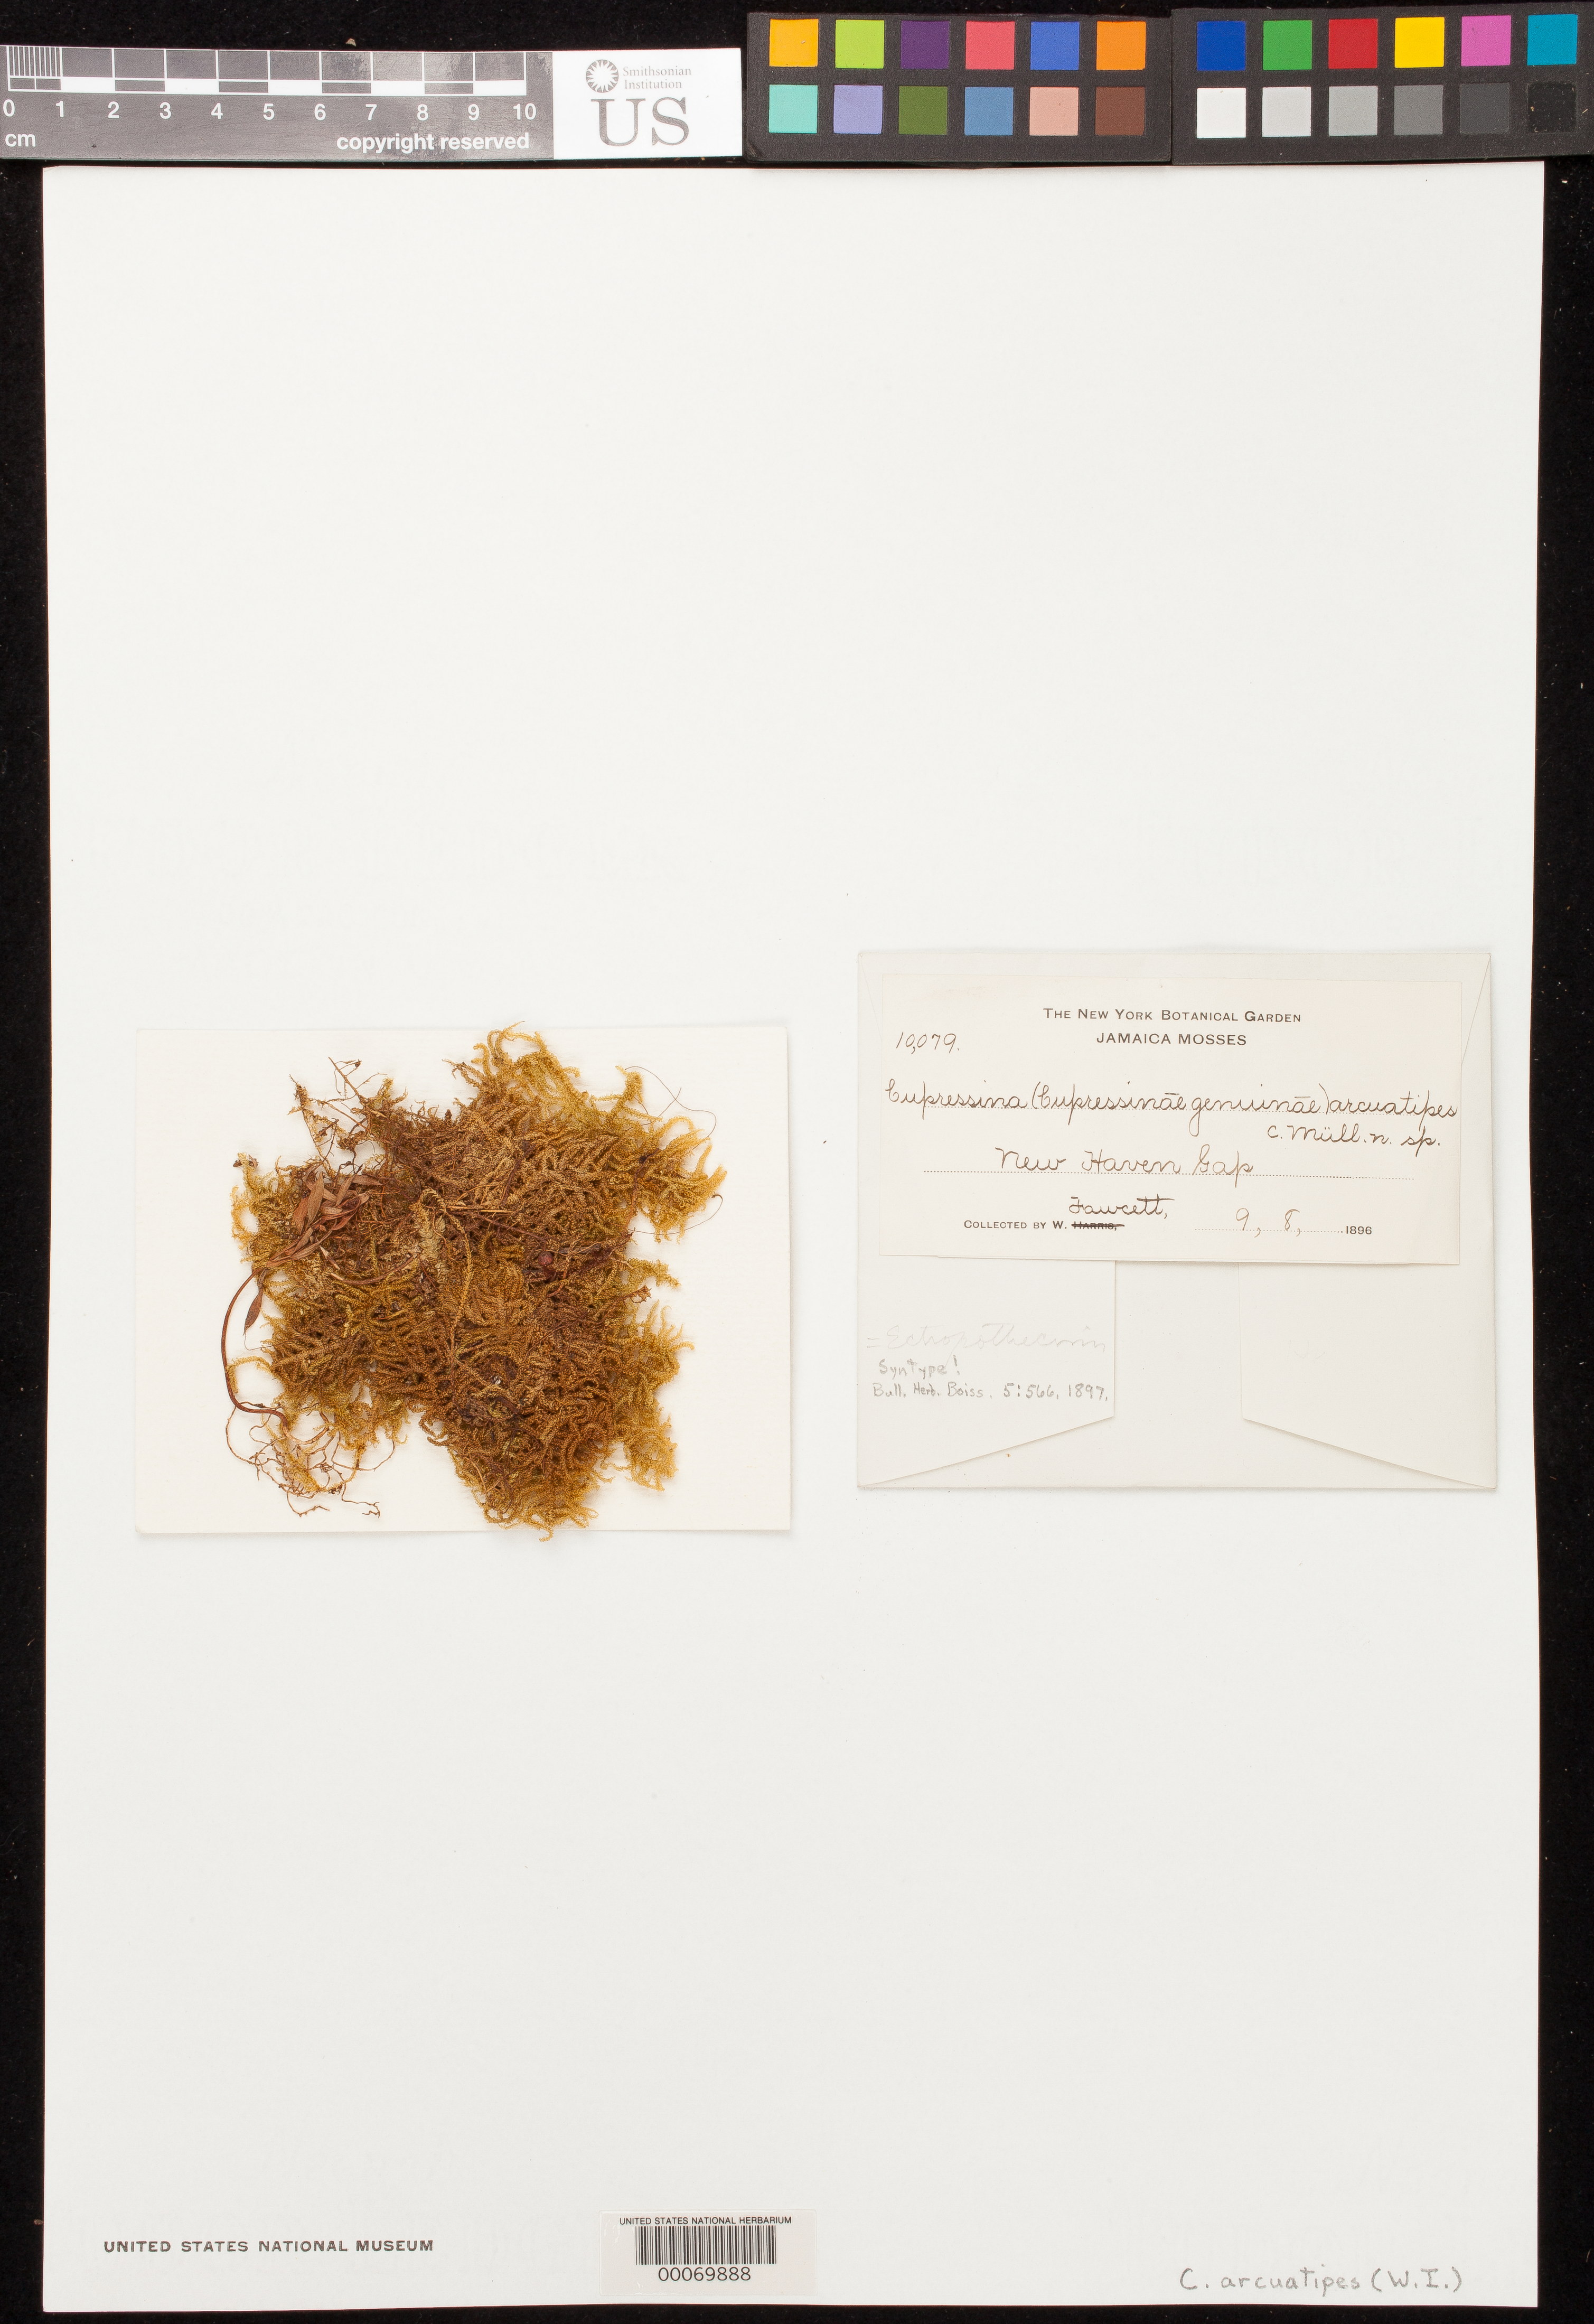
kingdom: Plantae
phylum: Bryophyta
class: Bryopsida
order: Hypnales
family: Hypnaceae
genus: Cupressina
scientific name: Cupressina arcuatipes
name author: Müll. Hal.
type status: Syntype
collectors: W. Fawcett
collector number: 10079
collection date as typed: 09 Aug 1896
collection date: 1896-08-09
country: Jamaica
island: Greater Antilles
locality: New Haven Gap.